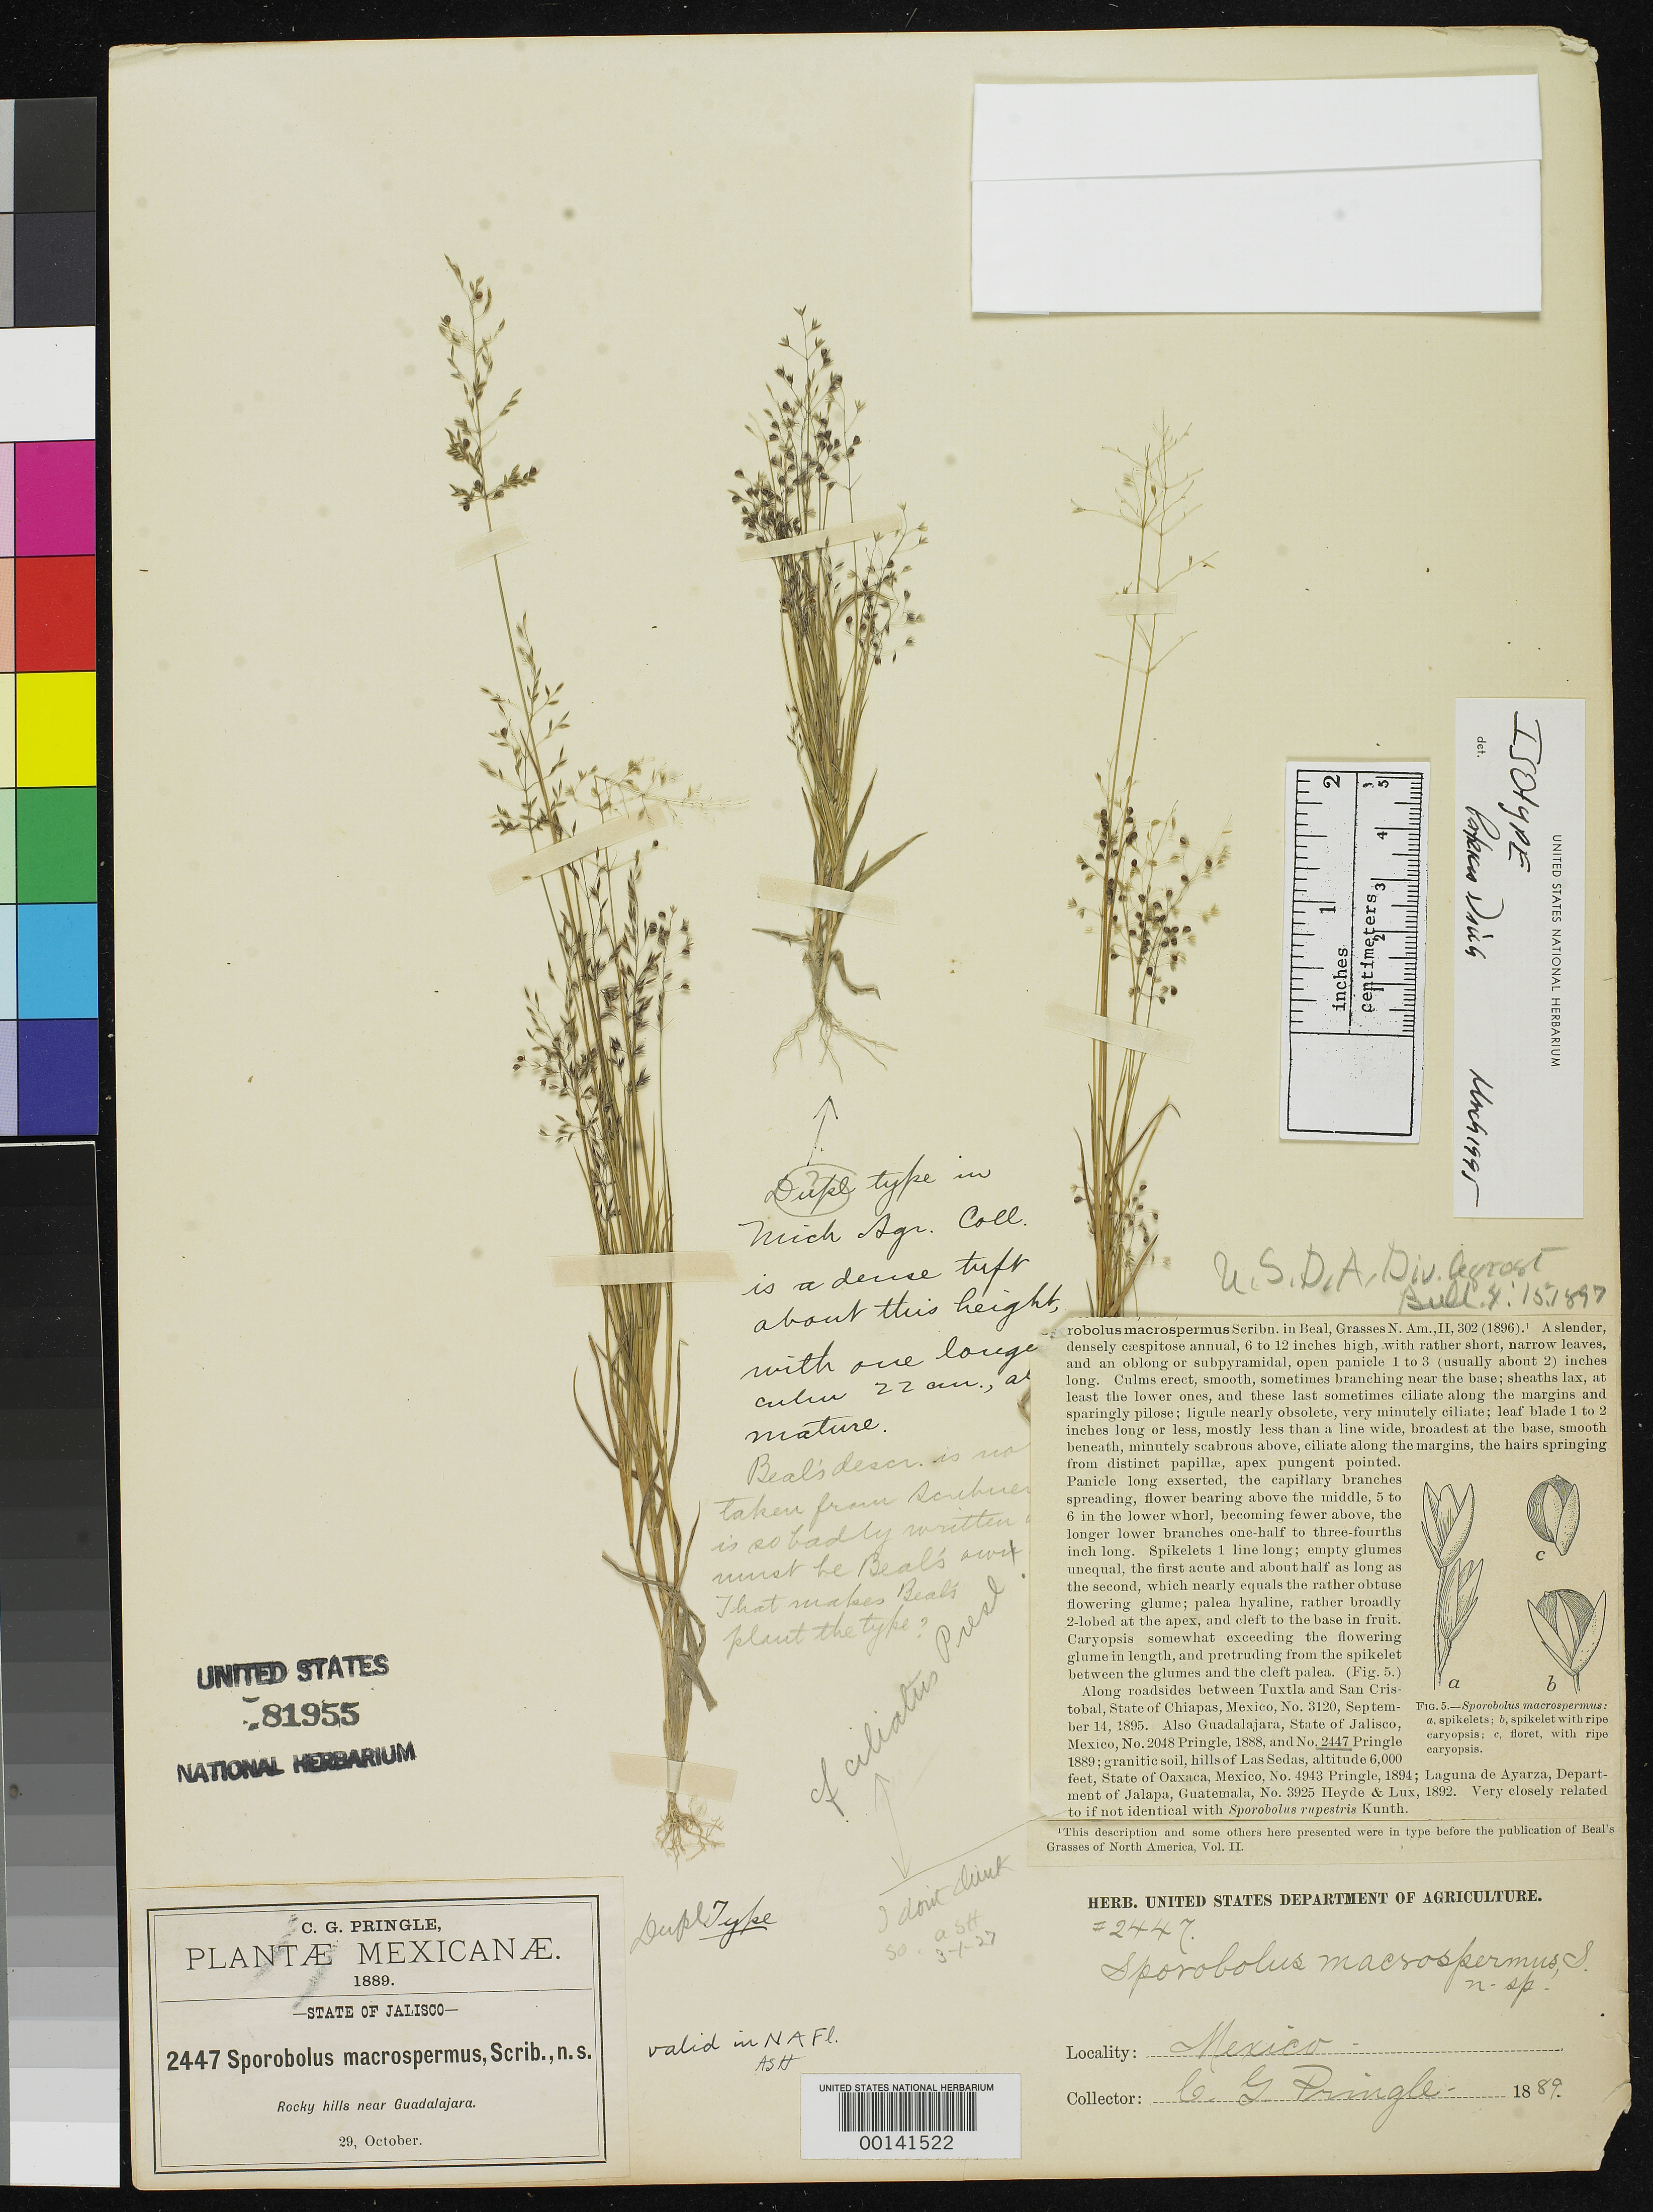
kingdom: Plantae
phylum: Tracheophyta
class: Liliopsida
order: Poales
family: Poaceae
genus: Sporobolus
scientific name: Sporobolus macrospermus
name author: Scribn. ex W.J. Beal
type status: Isotype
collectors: C. G. Pringle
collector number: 2447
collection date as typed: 29 Oct 1889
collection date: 1889-10-29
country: Mexico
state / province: Jalisco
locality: Near Guadalajara.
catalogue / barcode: US 81955